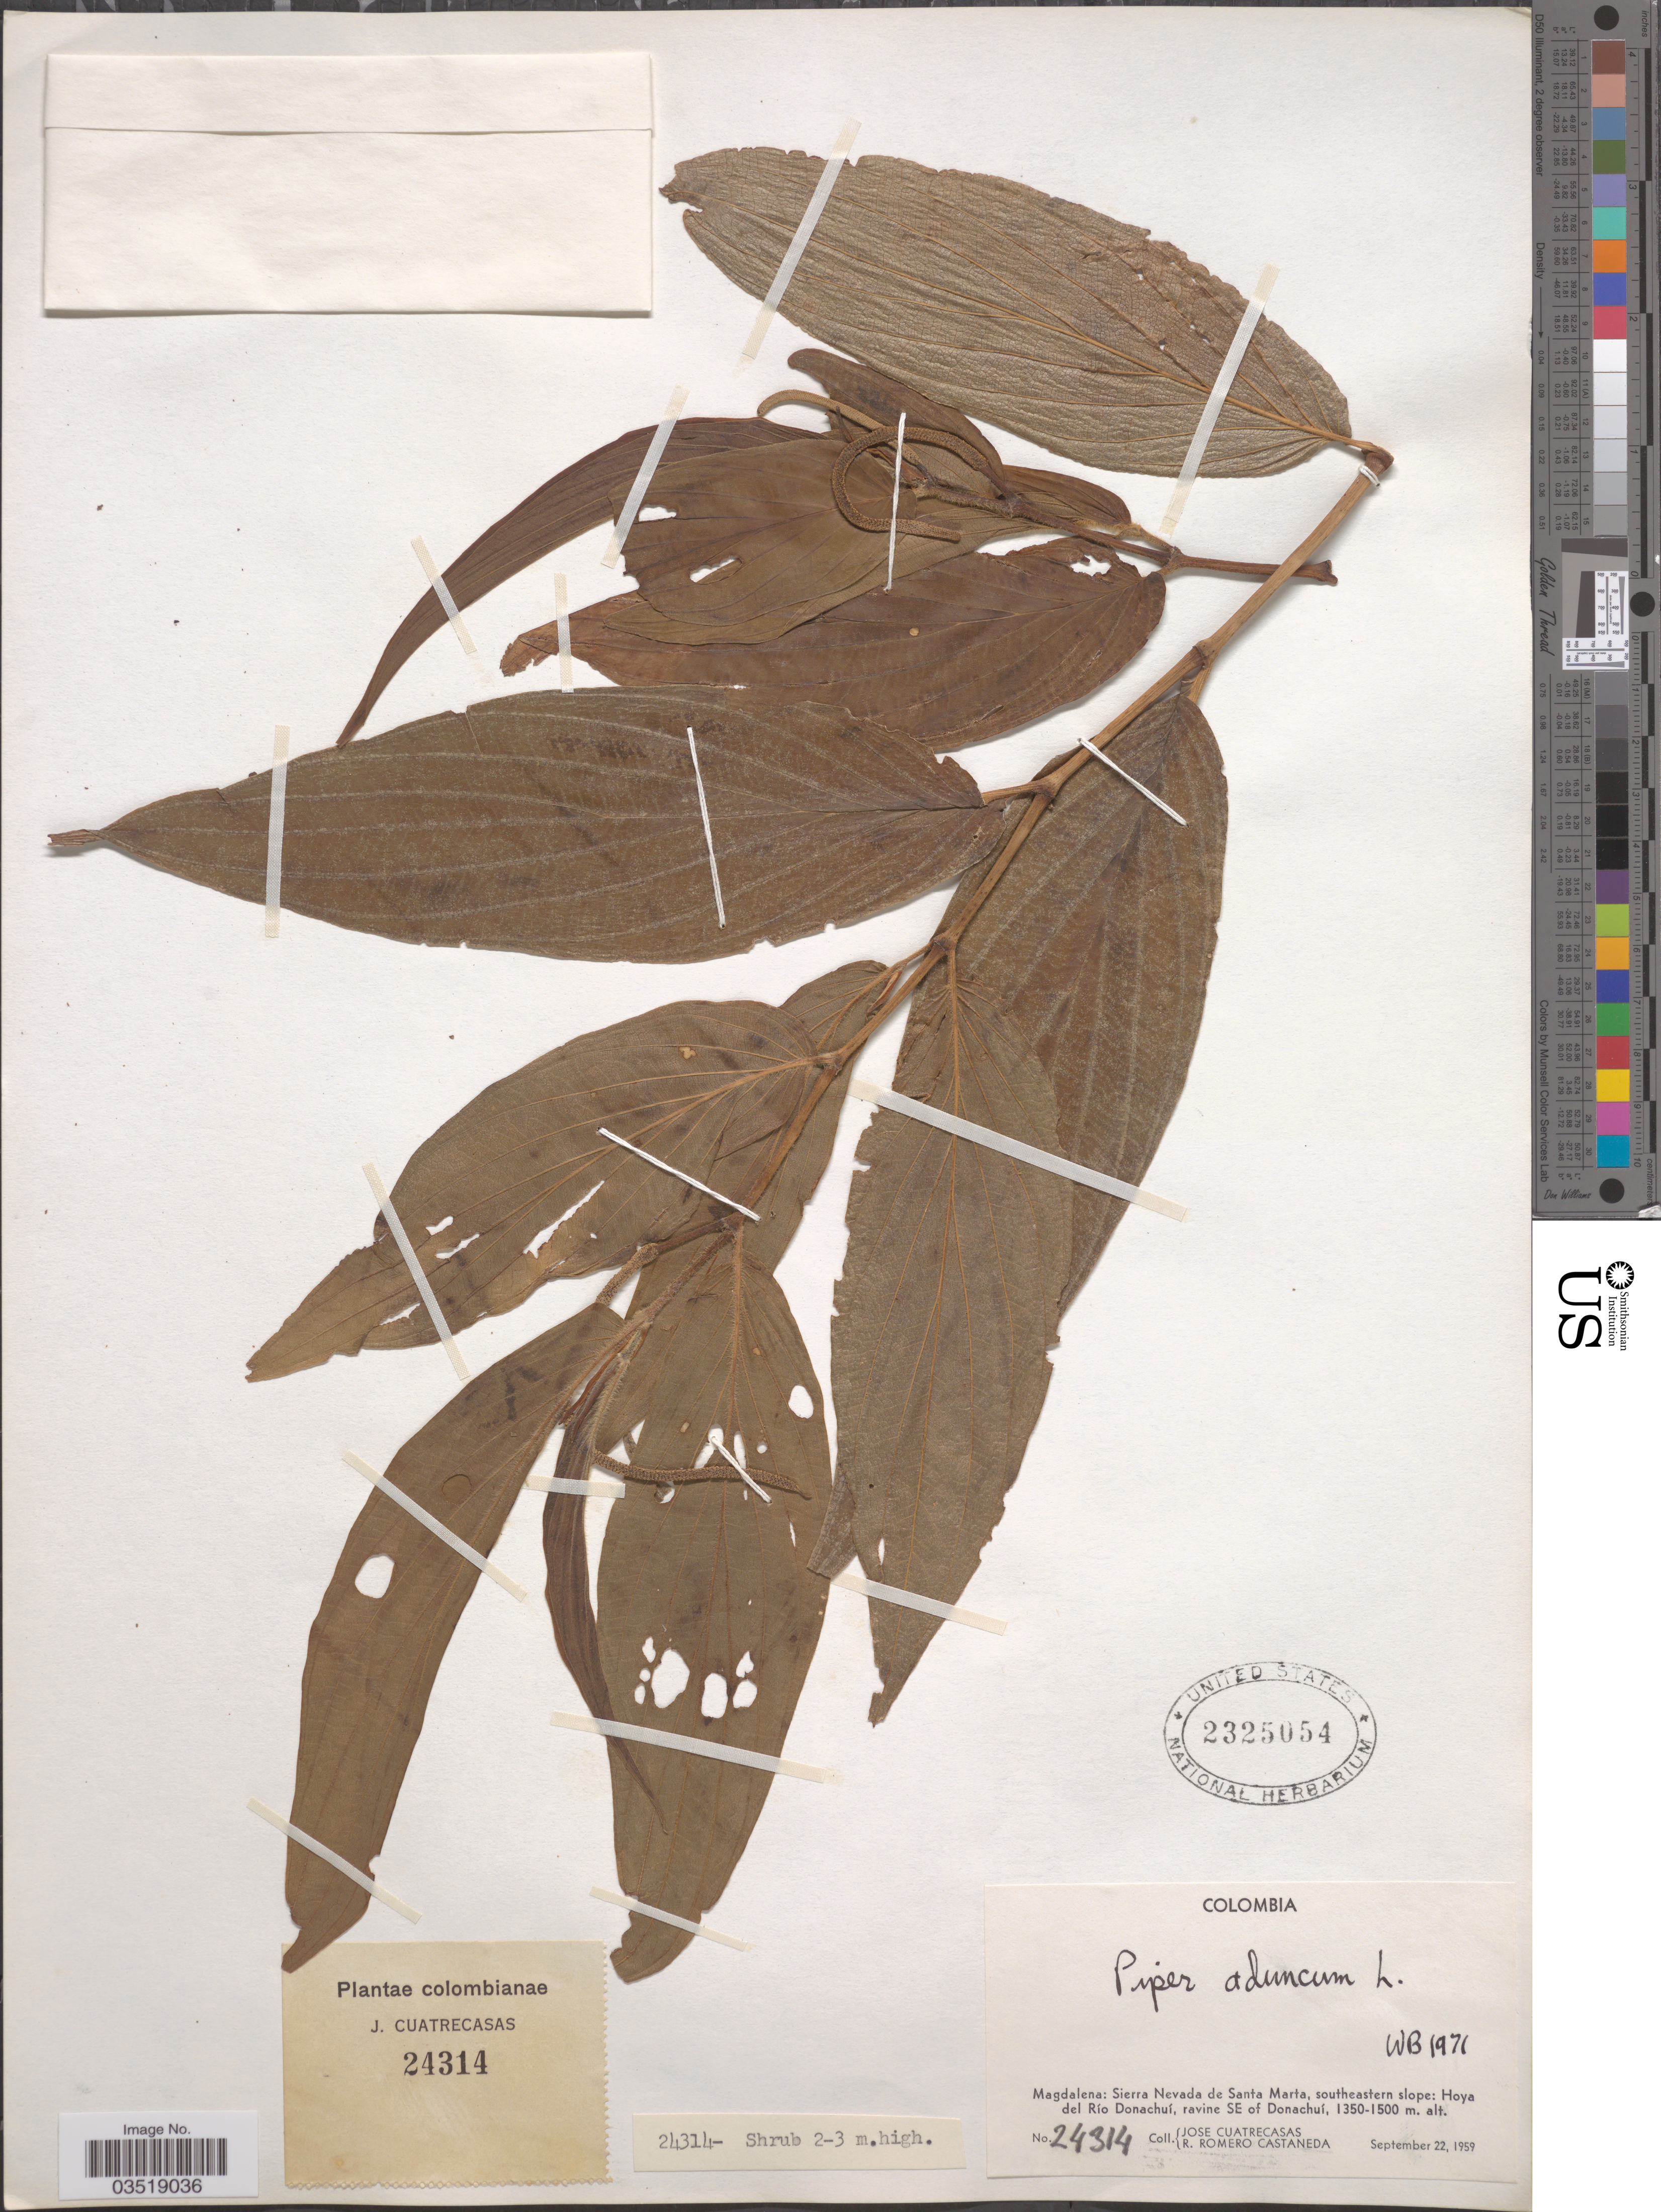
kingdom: Plantae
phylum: Tracheophyta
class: Magnoliopsida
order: Piperales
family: Piperaceae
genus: Piper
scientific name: Piper aduncum var. aduncum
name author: L.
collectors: J. Cuatrecasas & R. Romero Castañeda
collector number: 24314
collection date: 1959-09-22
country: Colombia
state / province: Magdalena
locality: Sierra Nevada de Santa Marta, southeastern slope: Hoya del Río Donachuí, ravine SE of Donachuí.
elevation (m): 1350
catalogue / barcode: US 2325054